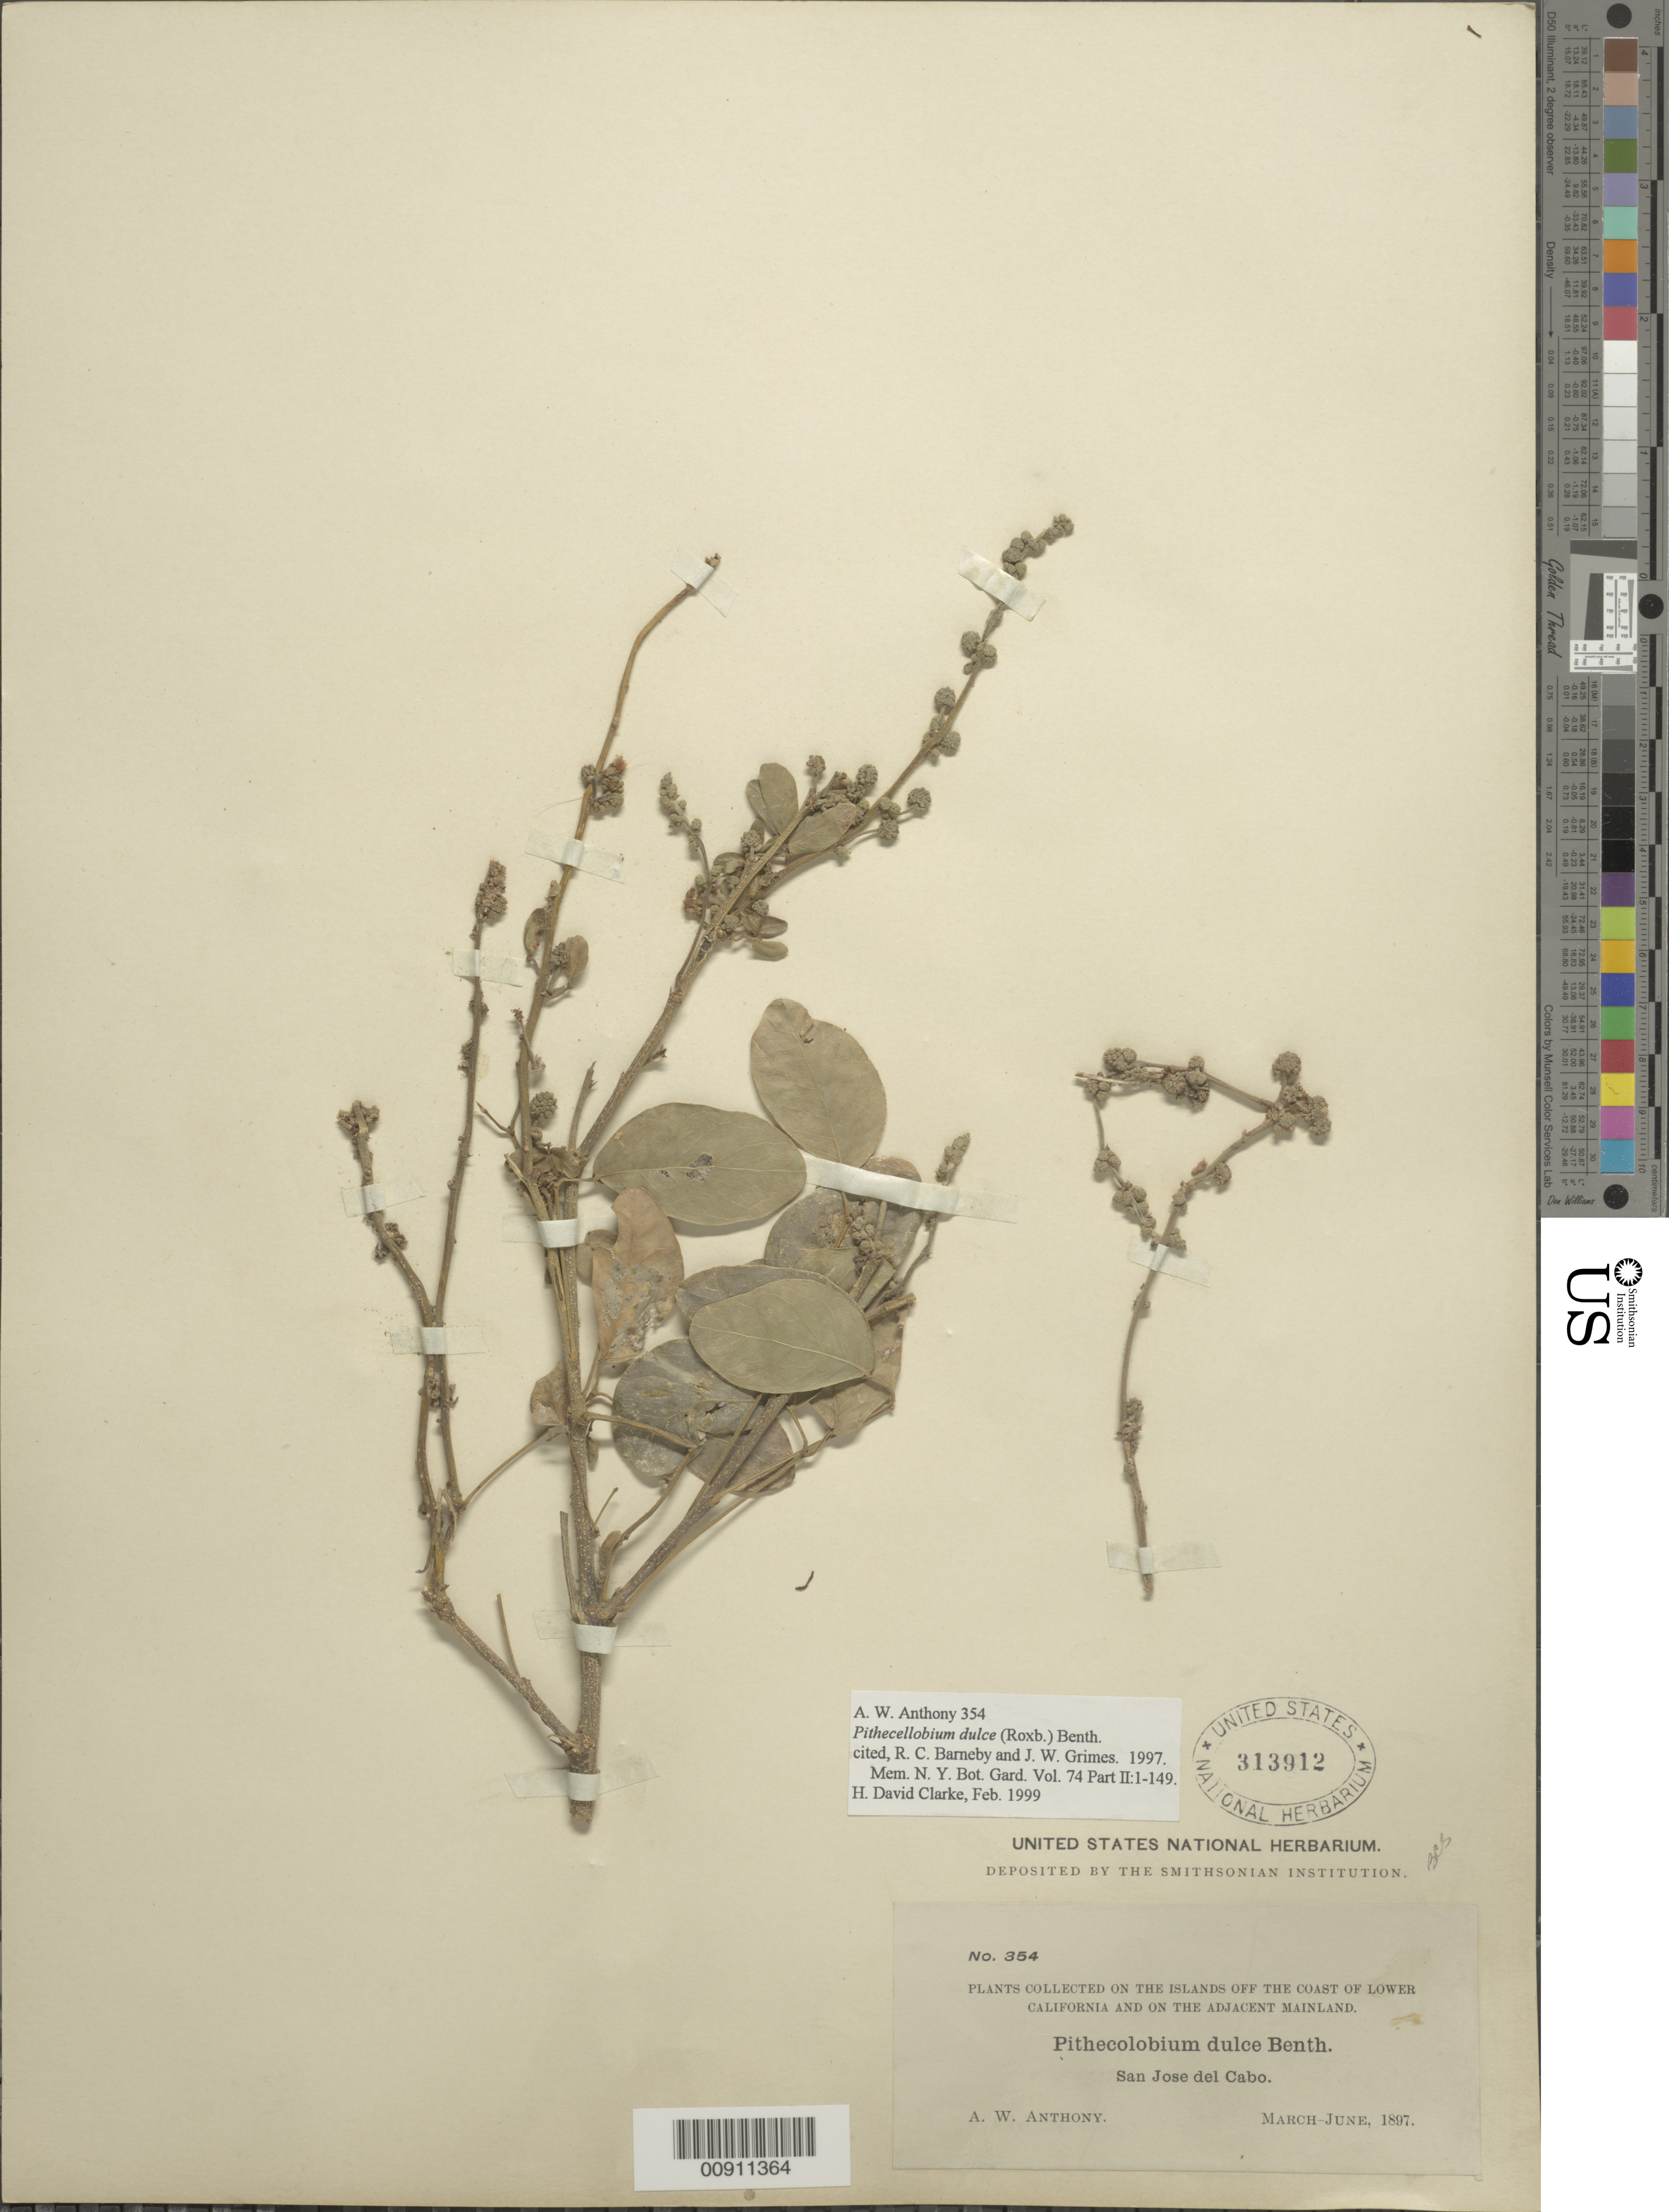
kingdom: Plantae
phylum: Tracheophyta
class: Magnoliopsida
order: Fabales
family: Fabaceae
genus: Pithecellobium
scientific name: Pithecellobium dulce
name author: (Roxb.) Benth.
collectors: A. W. Anthony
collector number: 354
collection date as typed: Mar 1897 to -- Jun 1897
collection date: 1897-03/1897-06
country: Mexico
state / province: Baja California Sur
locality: San José del Cabo.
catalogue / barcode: US 313912